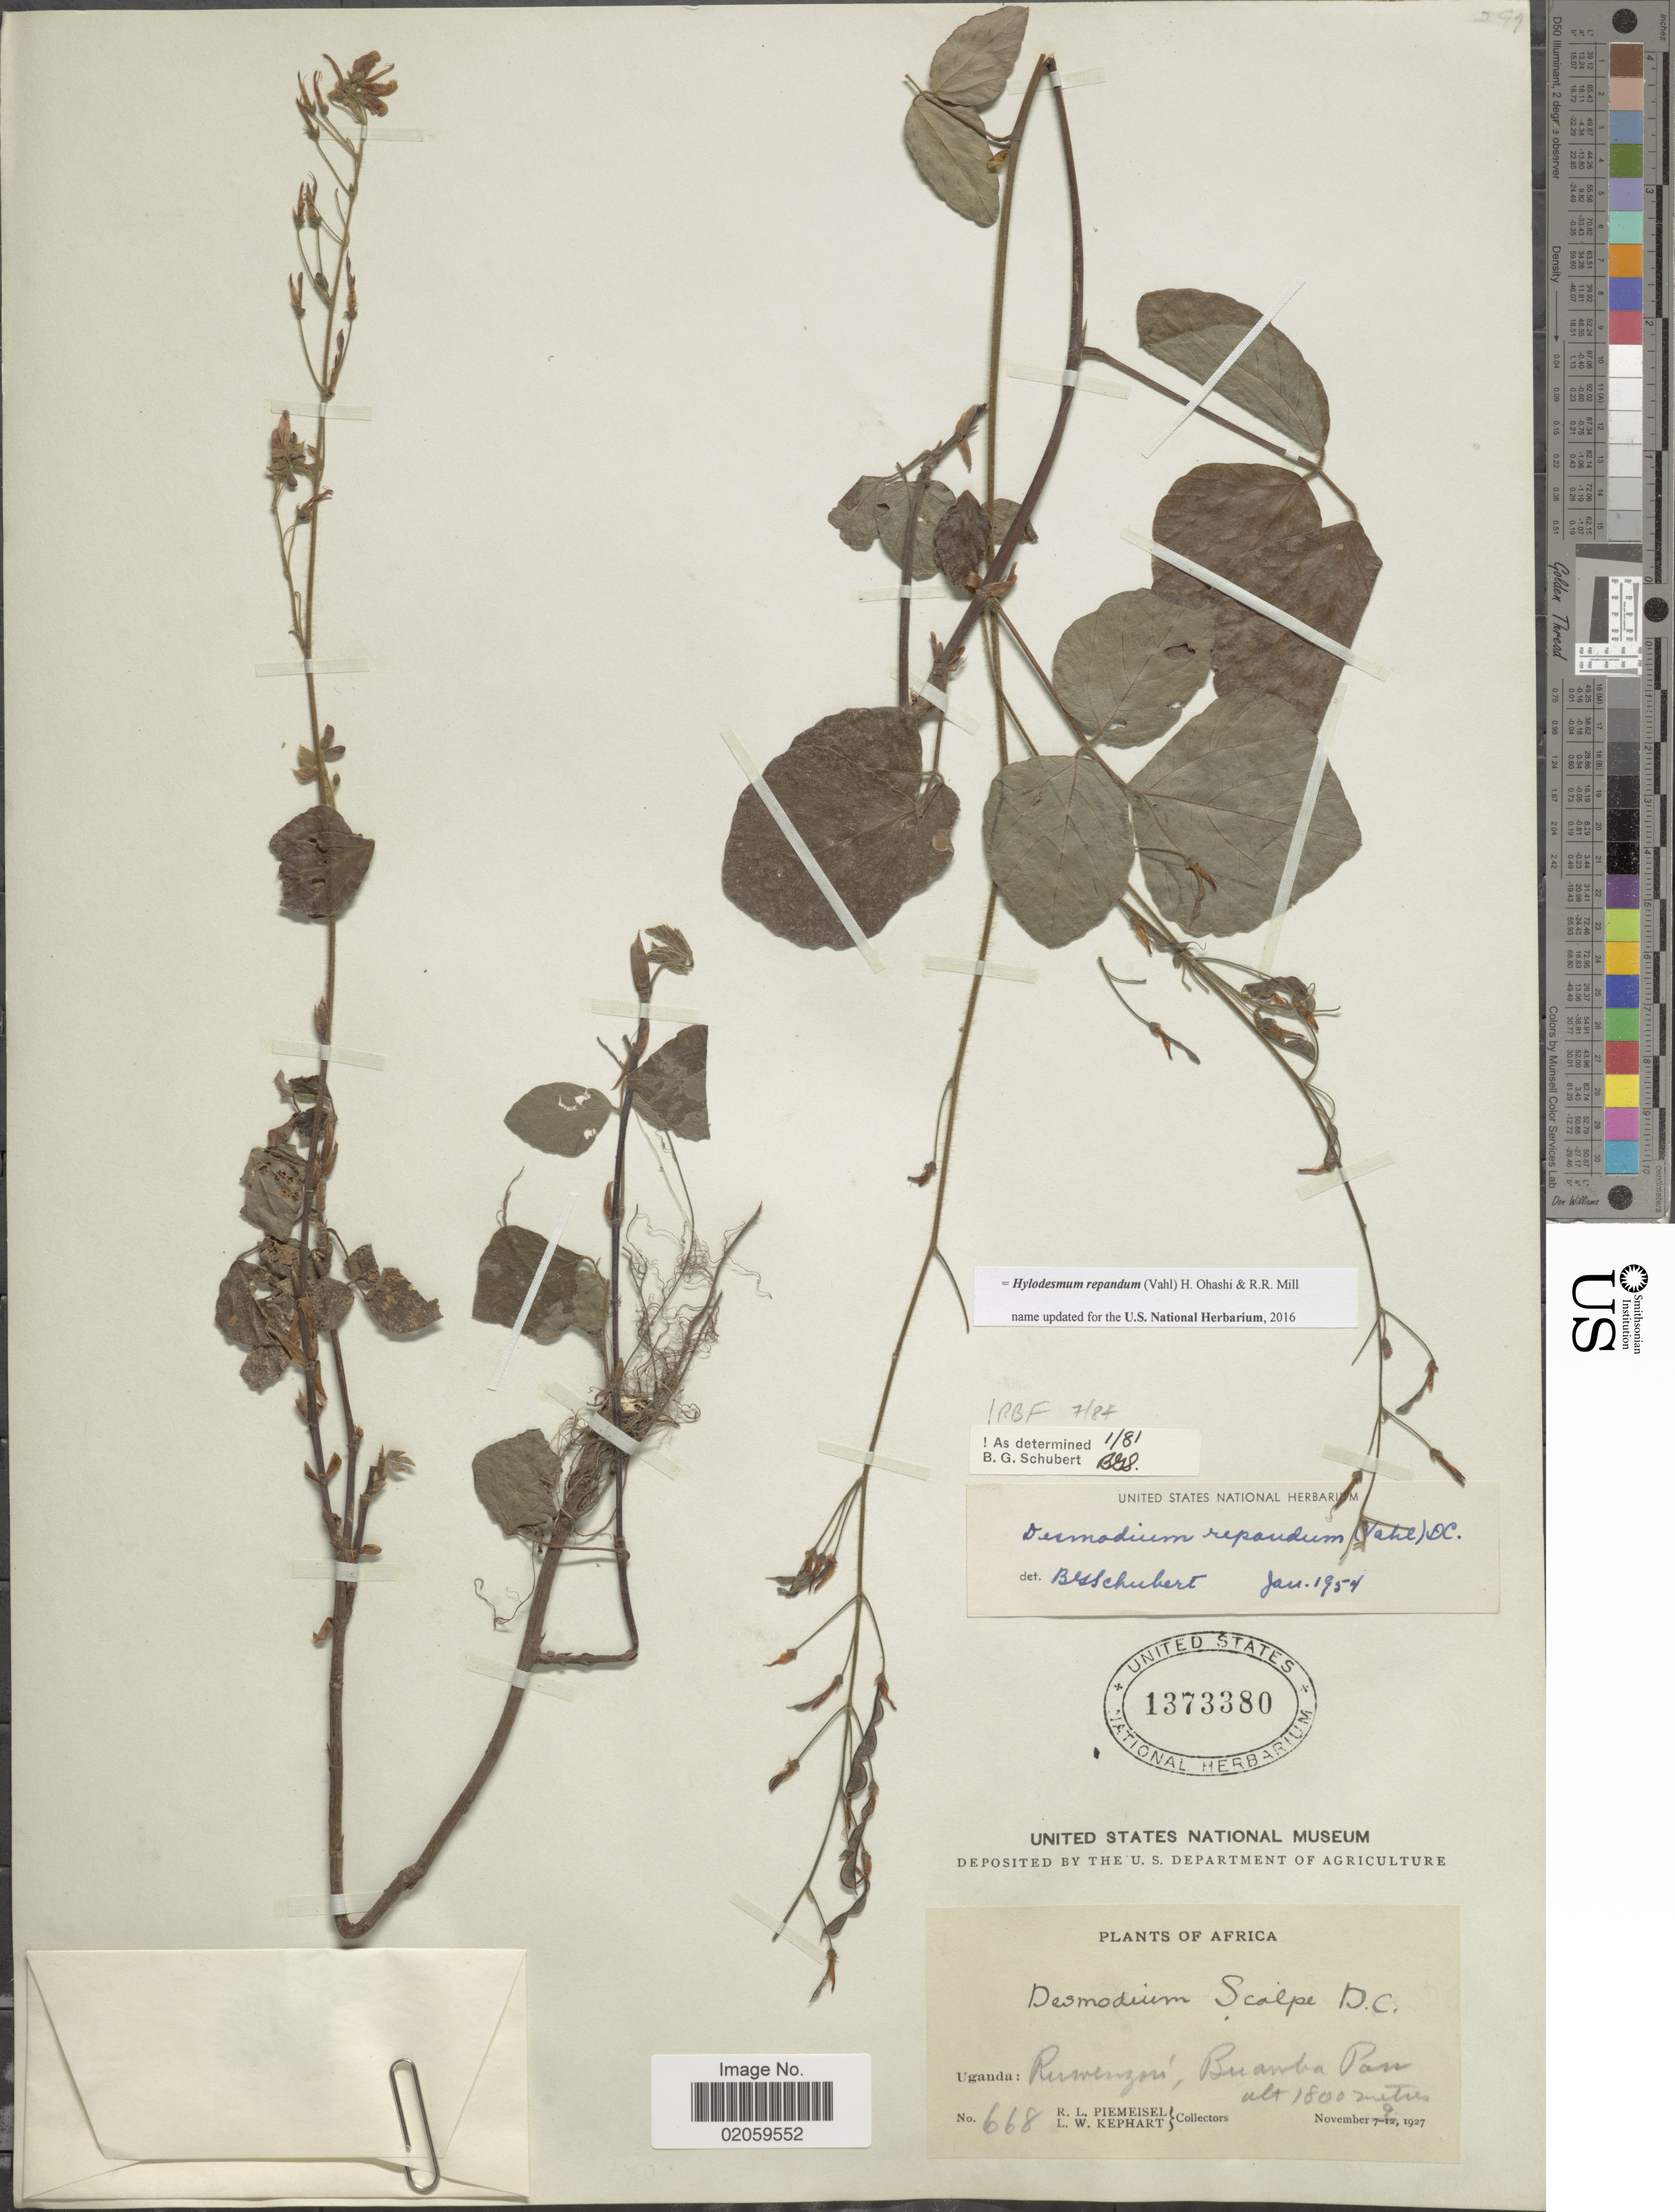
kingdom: Plantae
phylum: Tracheophyta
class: Magnoliopsida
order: Fabales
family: Fabaceae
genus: Hylodesmum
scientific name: Hylodesmum repandum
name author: (Vahl) H. Ohashi & R.R. Mill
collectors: R. L. Piemeisel & L. W. Kephart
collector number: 668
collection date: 1927-11-09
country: Uganda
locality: Africa, Ruwenzou, Buanba Pan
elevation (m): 1800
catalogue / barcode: US 1373380